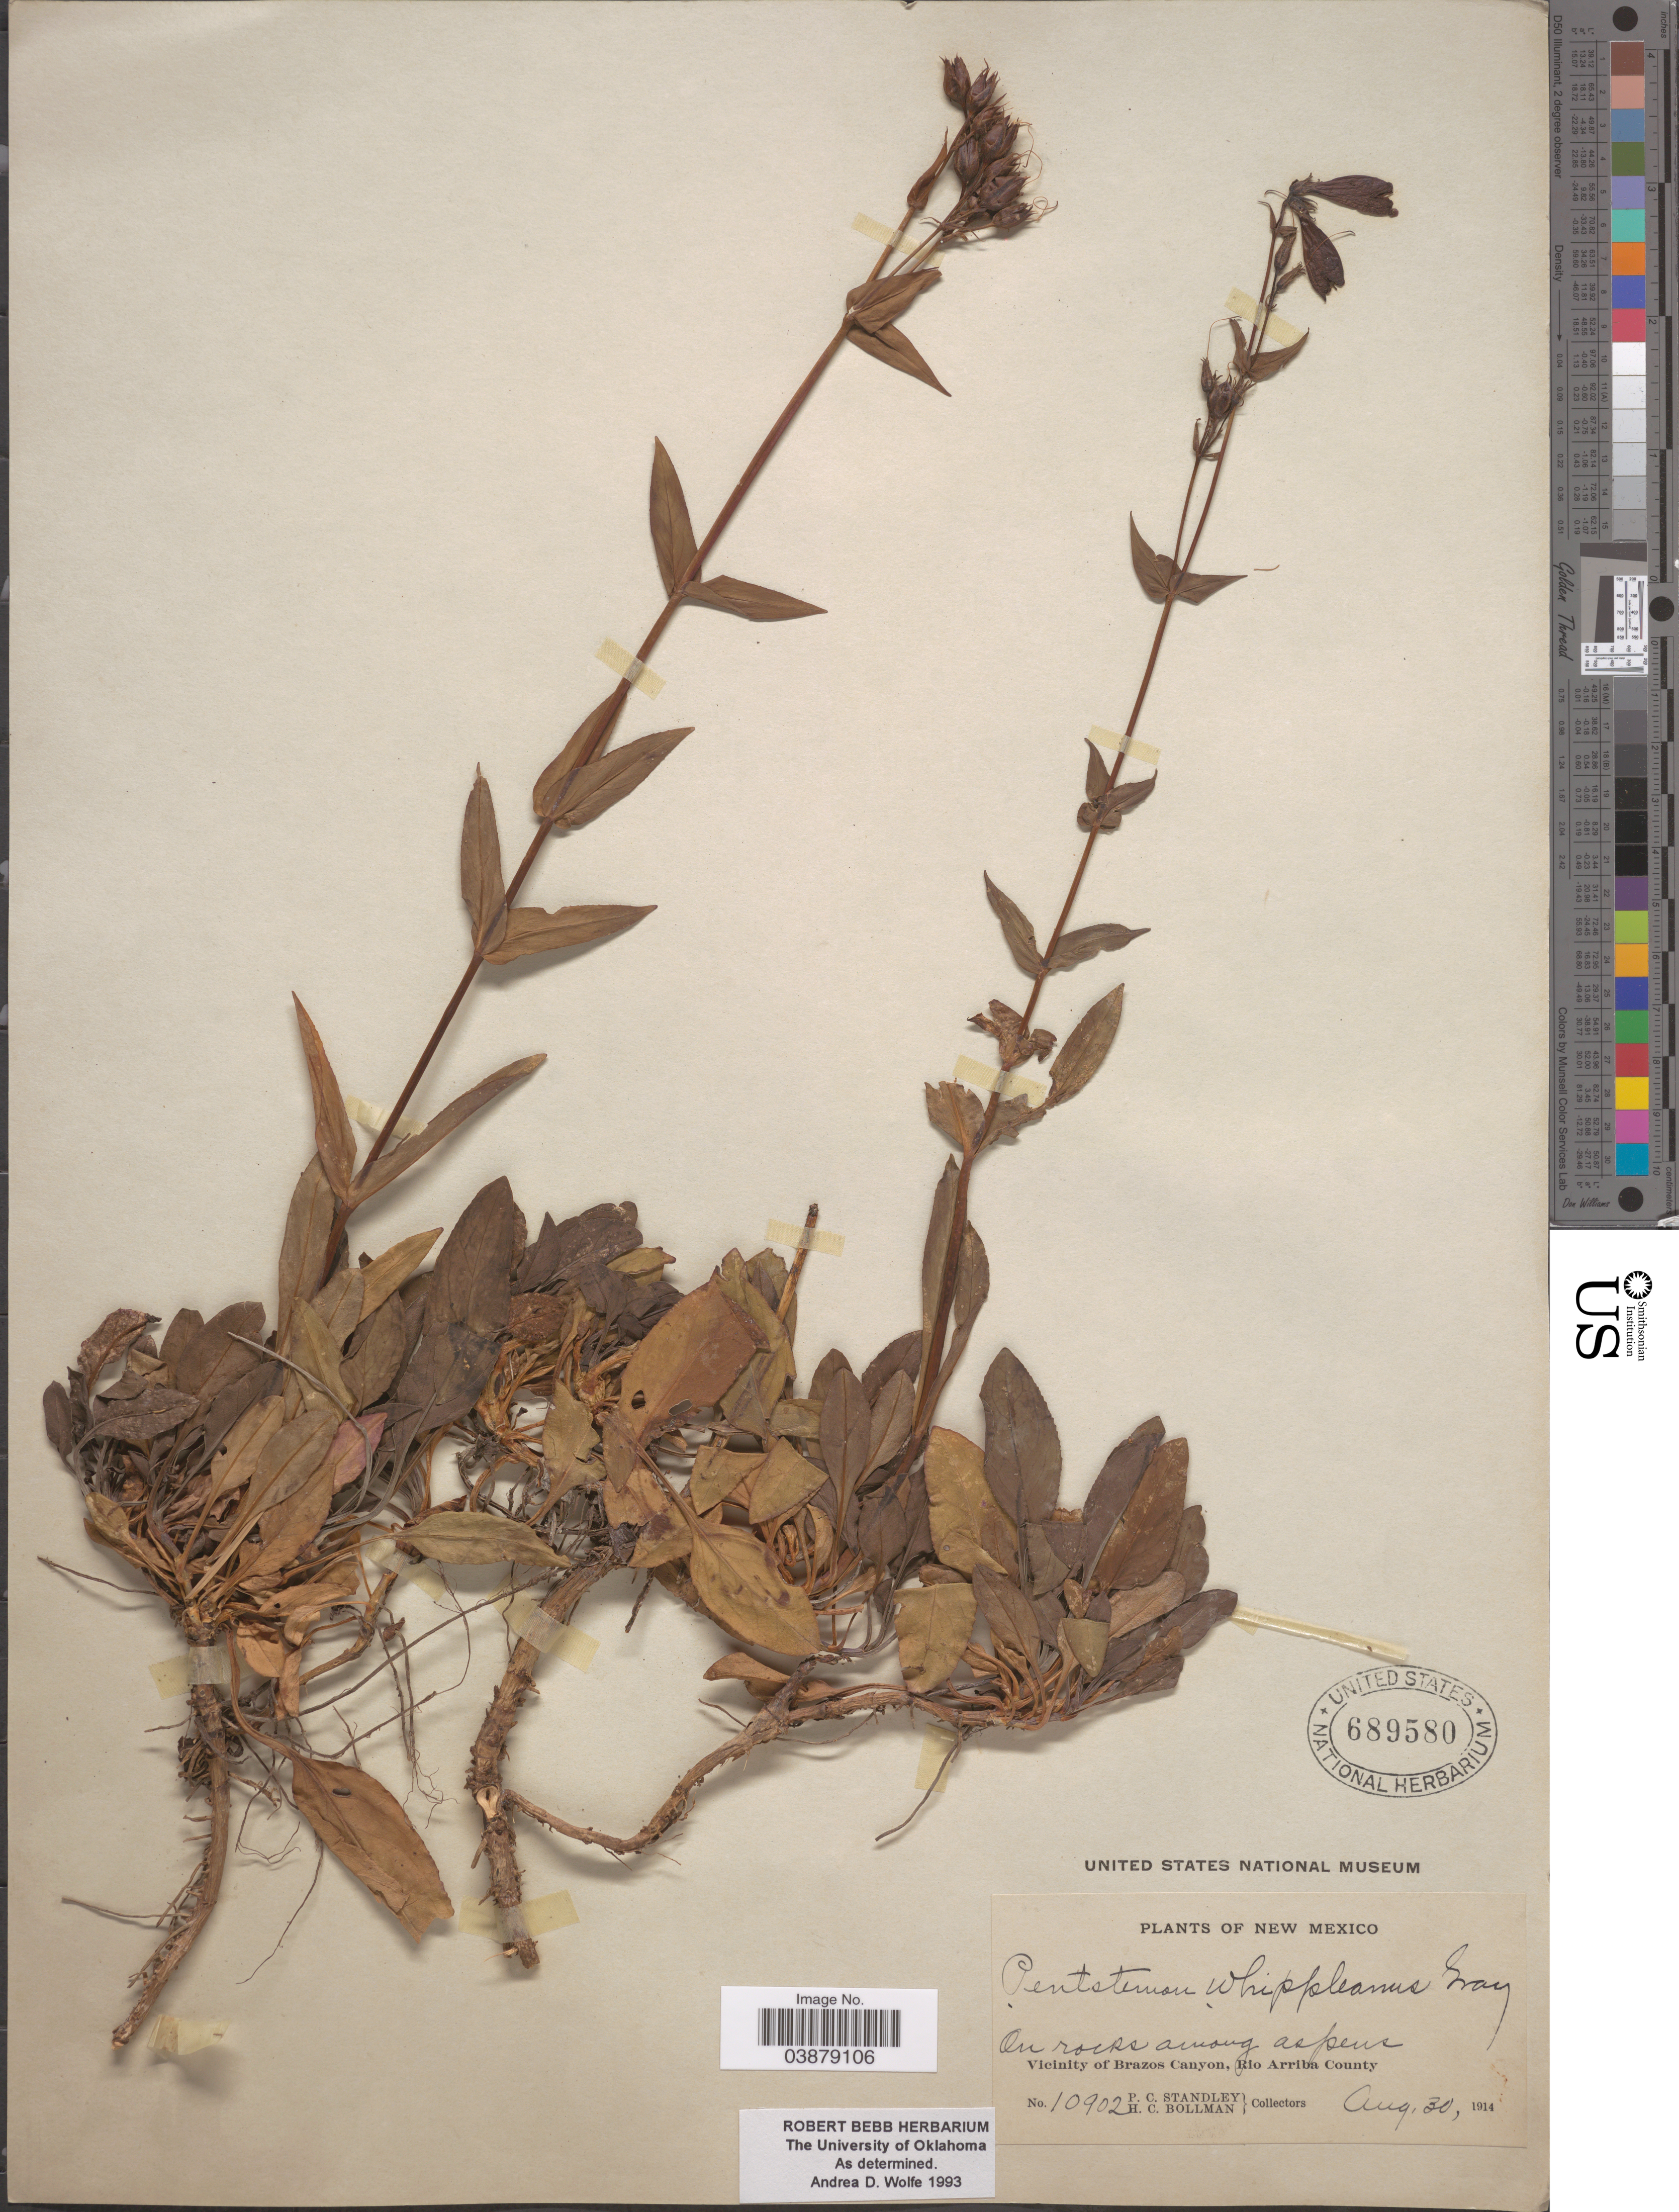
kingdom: Plantae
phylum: Tracheophyta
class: Magnoliopsida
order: Lamiales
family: Plantaginaceae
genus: Penstemon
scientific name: Penstemon whippleanus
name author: A. Gray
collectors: P. C. Standley & H. C. Bollman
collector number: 10902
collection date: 1914-08-30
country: United States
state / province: New Mexico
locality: Vicinity of Brazos Canyon, Rio Arriba County.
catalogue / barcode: US 689580